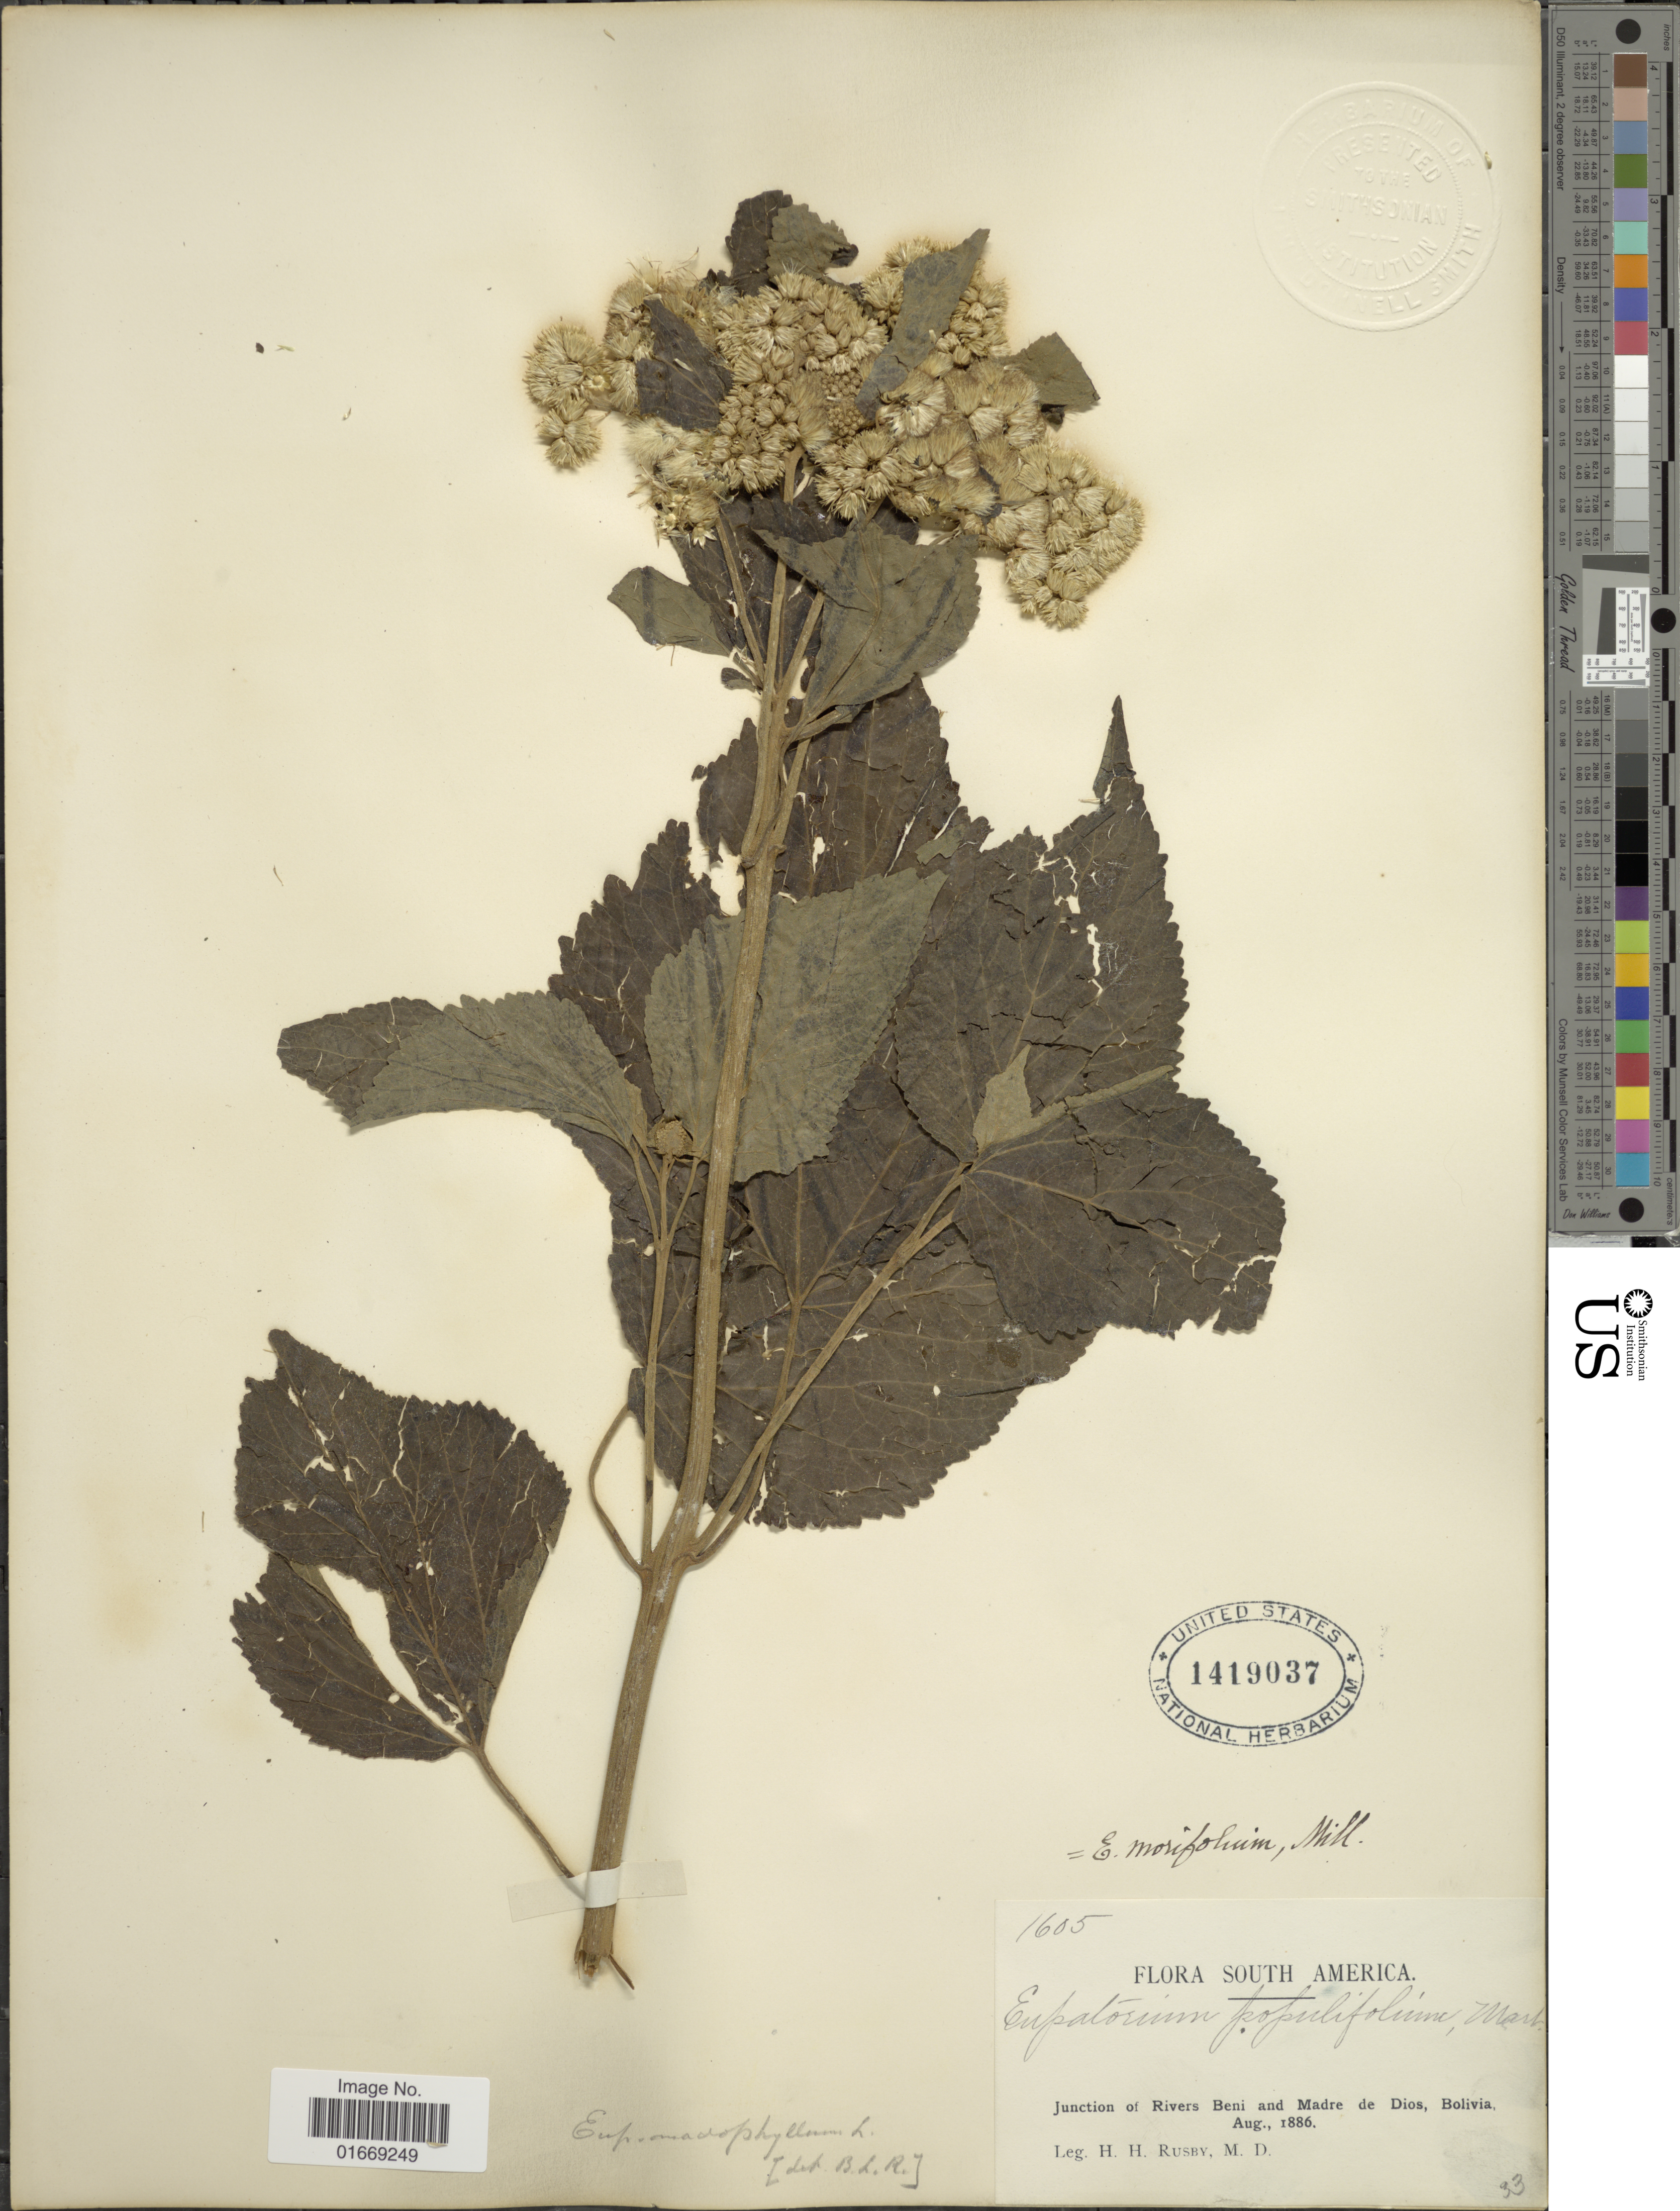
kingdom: Plantae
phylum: Tracheophyta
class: Magnoliopsida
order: Asterales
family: Asteraceae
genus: Hebeclinium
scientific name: Hebeclinium macrophyllum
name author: (L.) DC.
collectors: H. H. Rusby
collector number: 1605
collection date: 1886-08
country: Bolivia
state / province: Beni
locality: Junction of Rivers Beni and Madre de Dios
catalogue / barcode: US 1419037